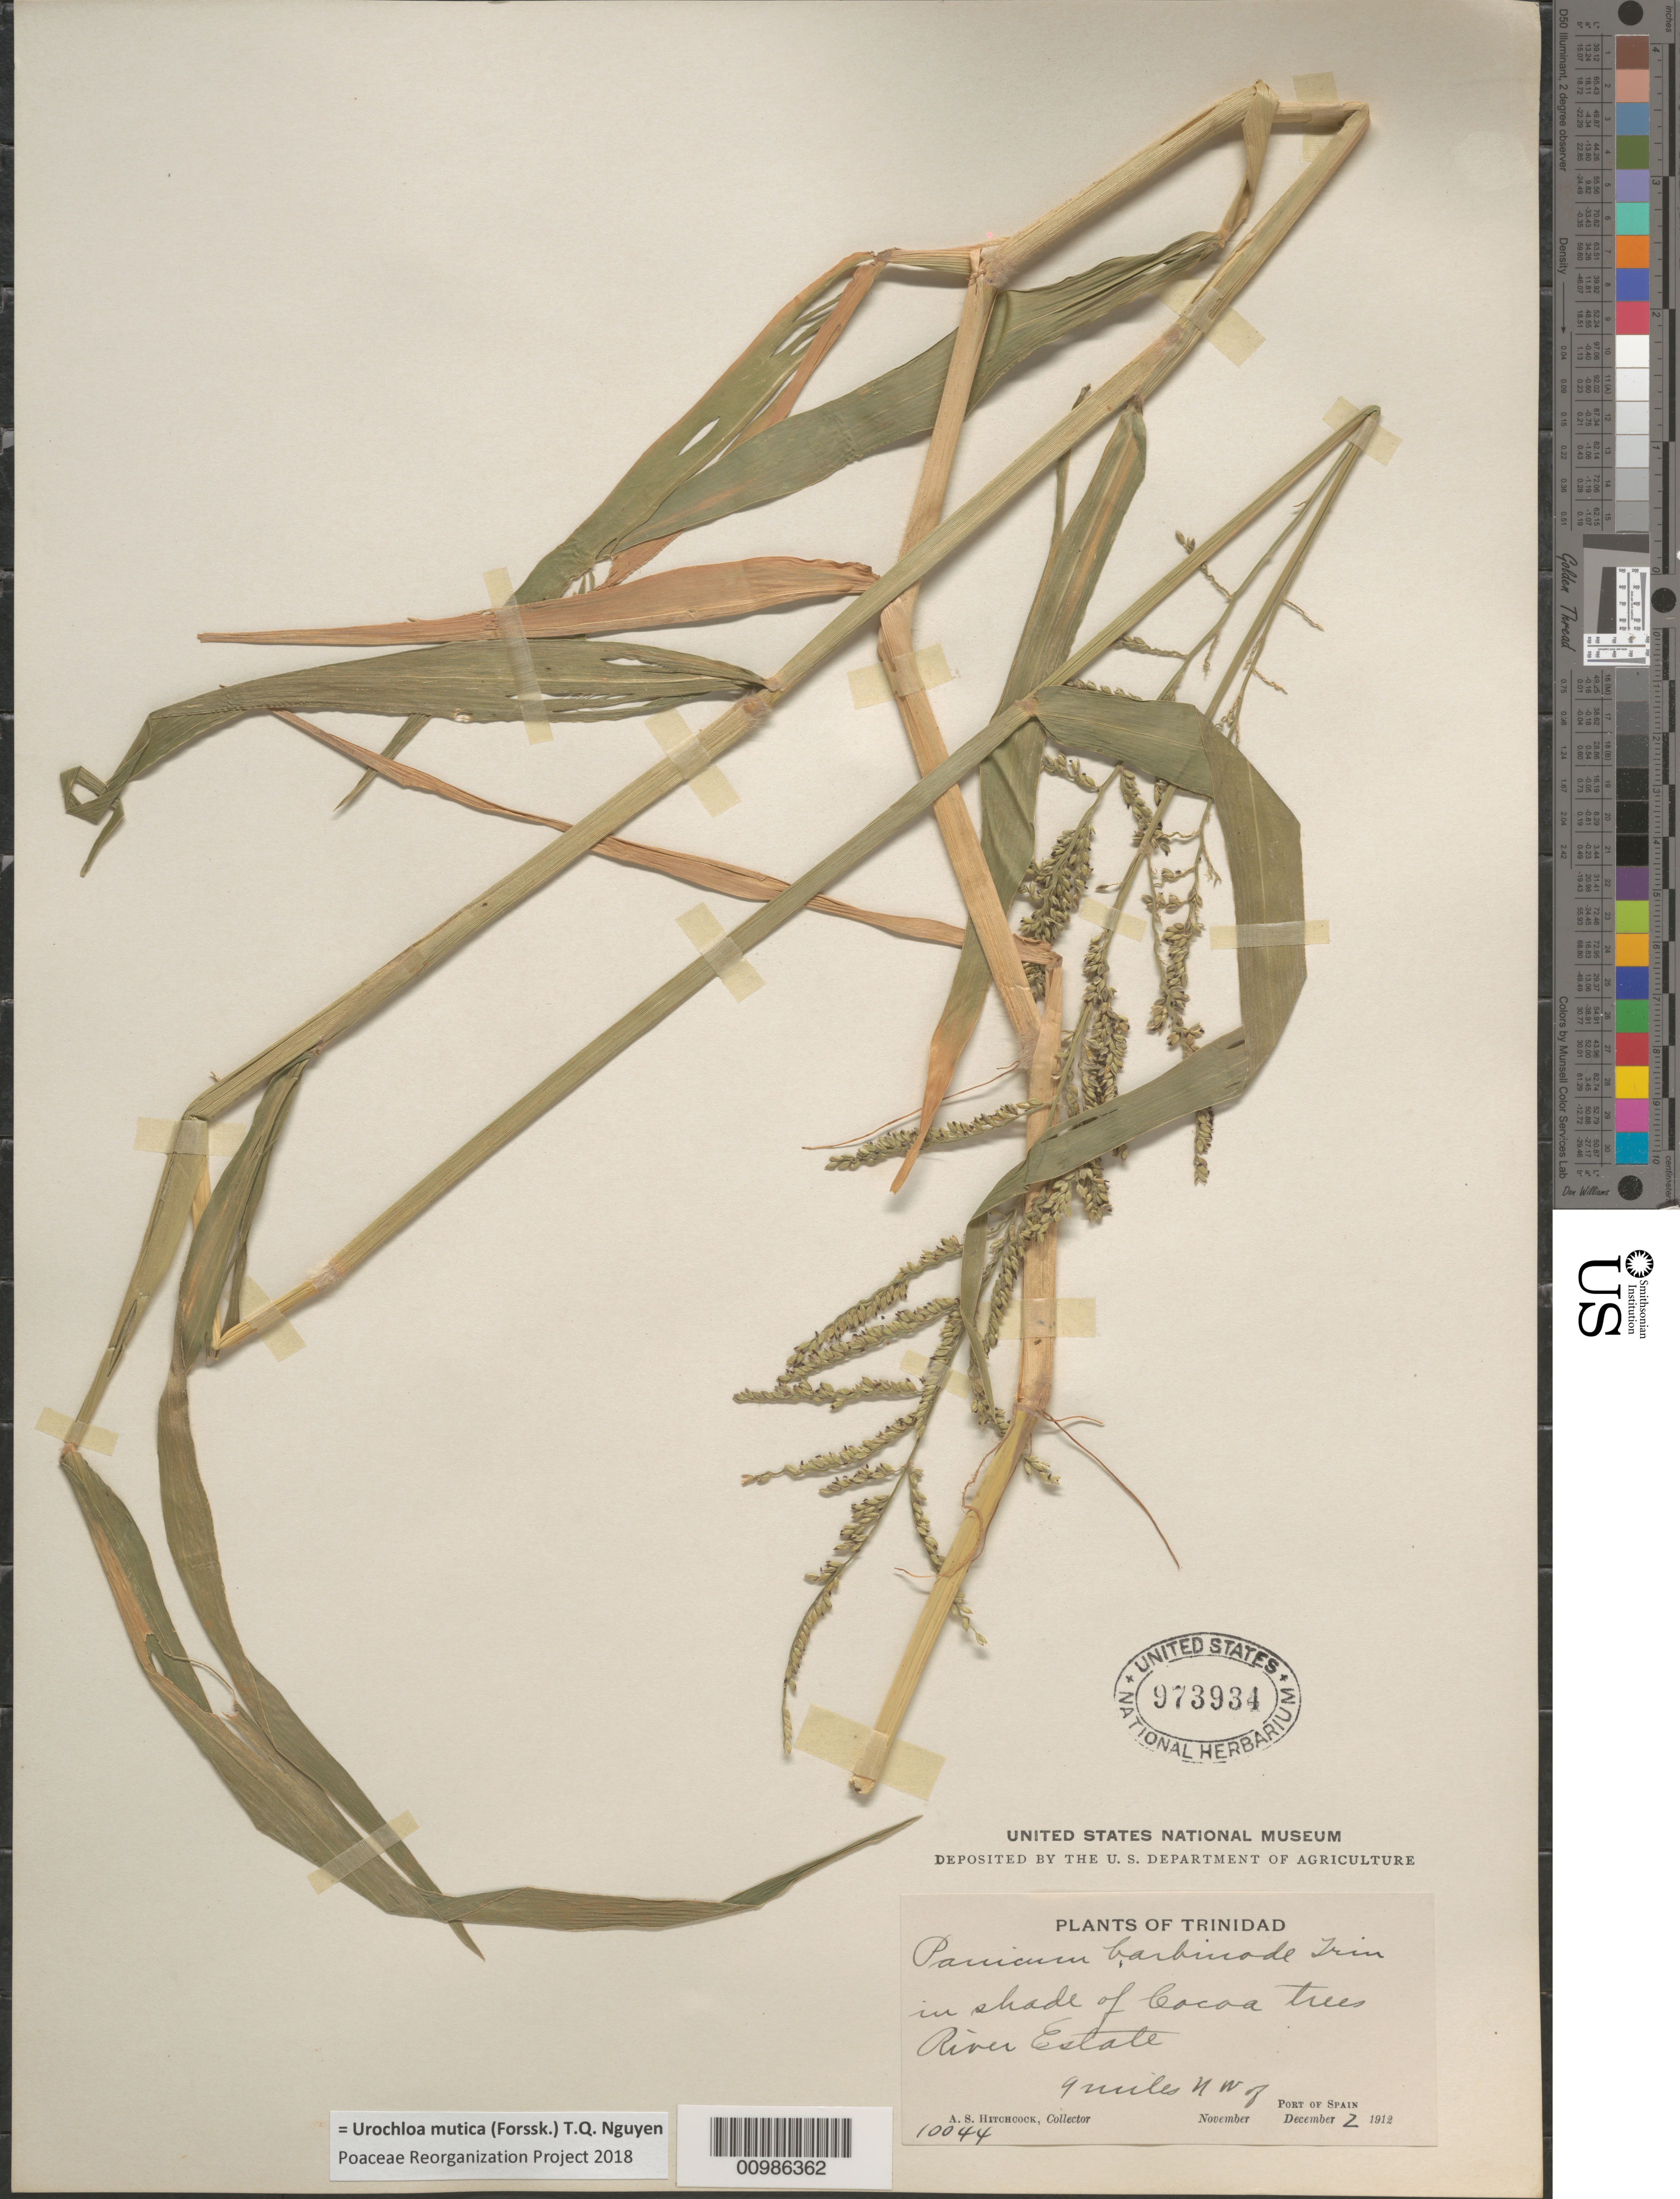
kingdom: Plantae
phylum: Tracheophyta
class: Liliopsida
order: Poales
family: Poaceae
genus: Brachiaria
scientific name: Brachiaria mutica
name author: (Forssk.) Stapf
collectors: A. S. Hitchcock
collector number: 10044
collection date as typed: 02 Dec 1912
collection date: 1912-12-02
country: Trinidad and Tobago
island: Trinidad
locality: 9 miles NW of Port of Spain, River Estate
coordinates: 0 N, 0 E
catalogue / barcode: US 973934